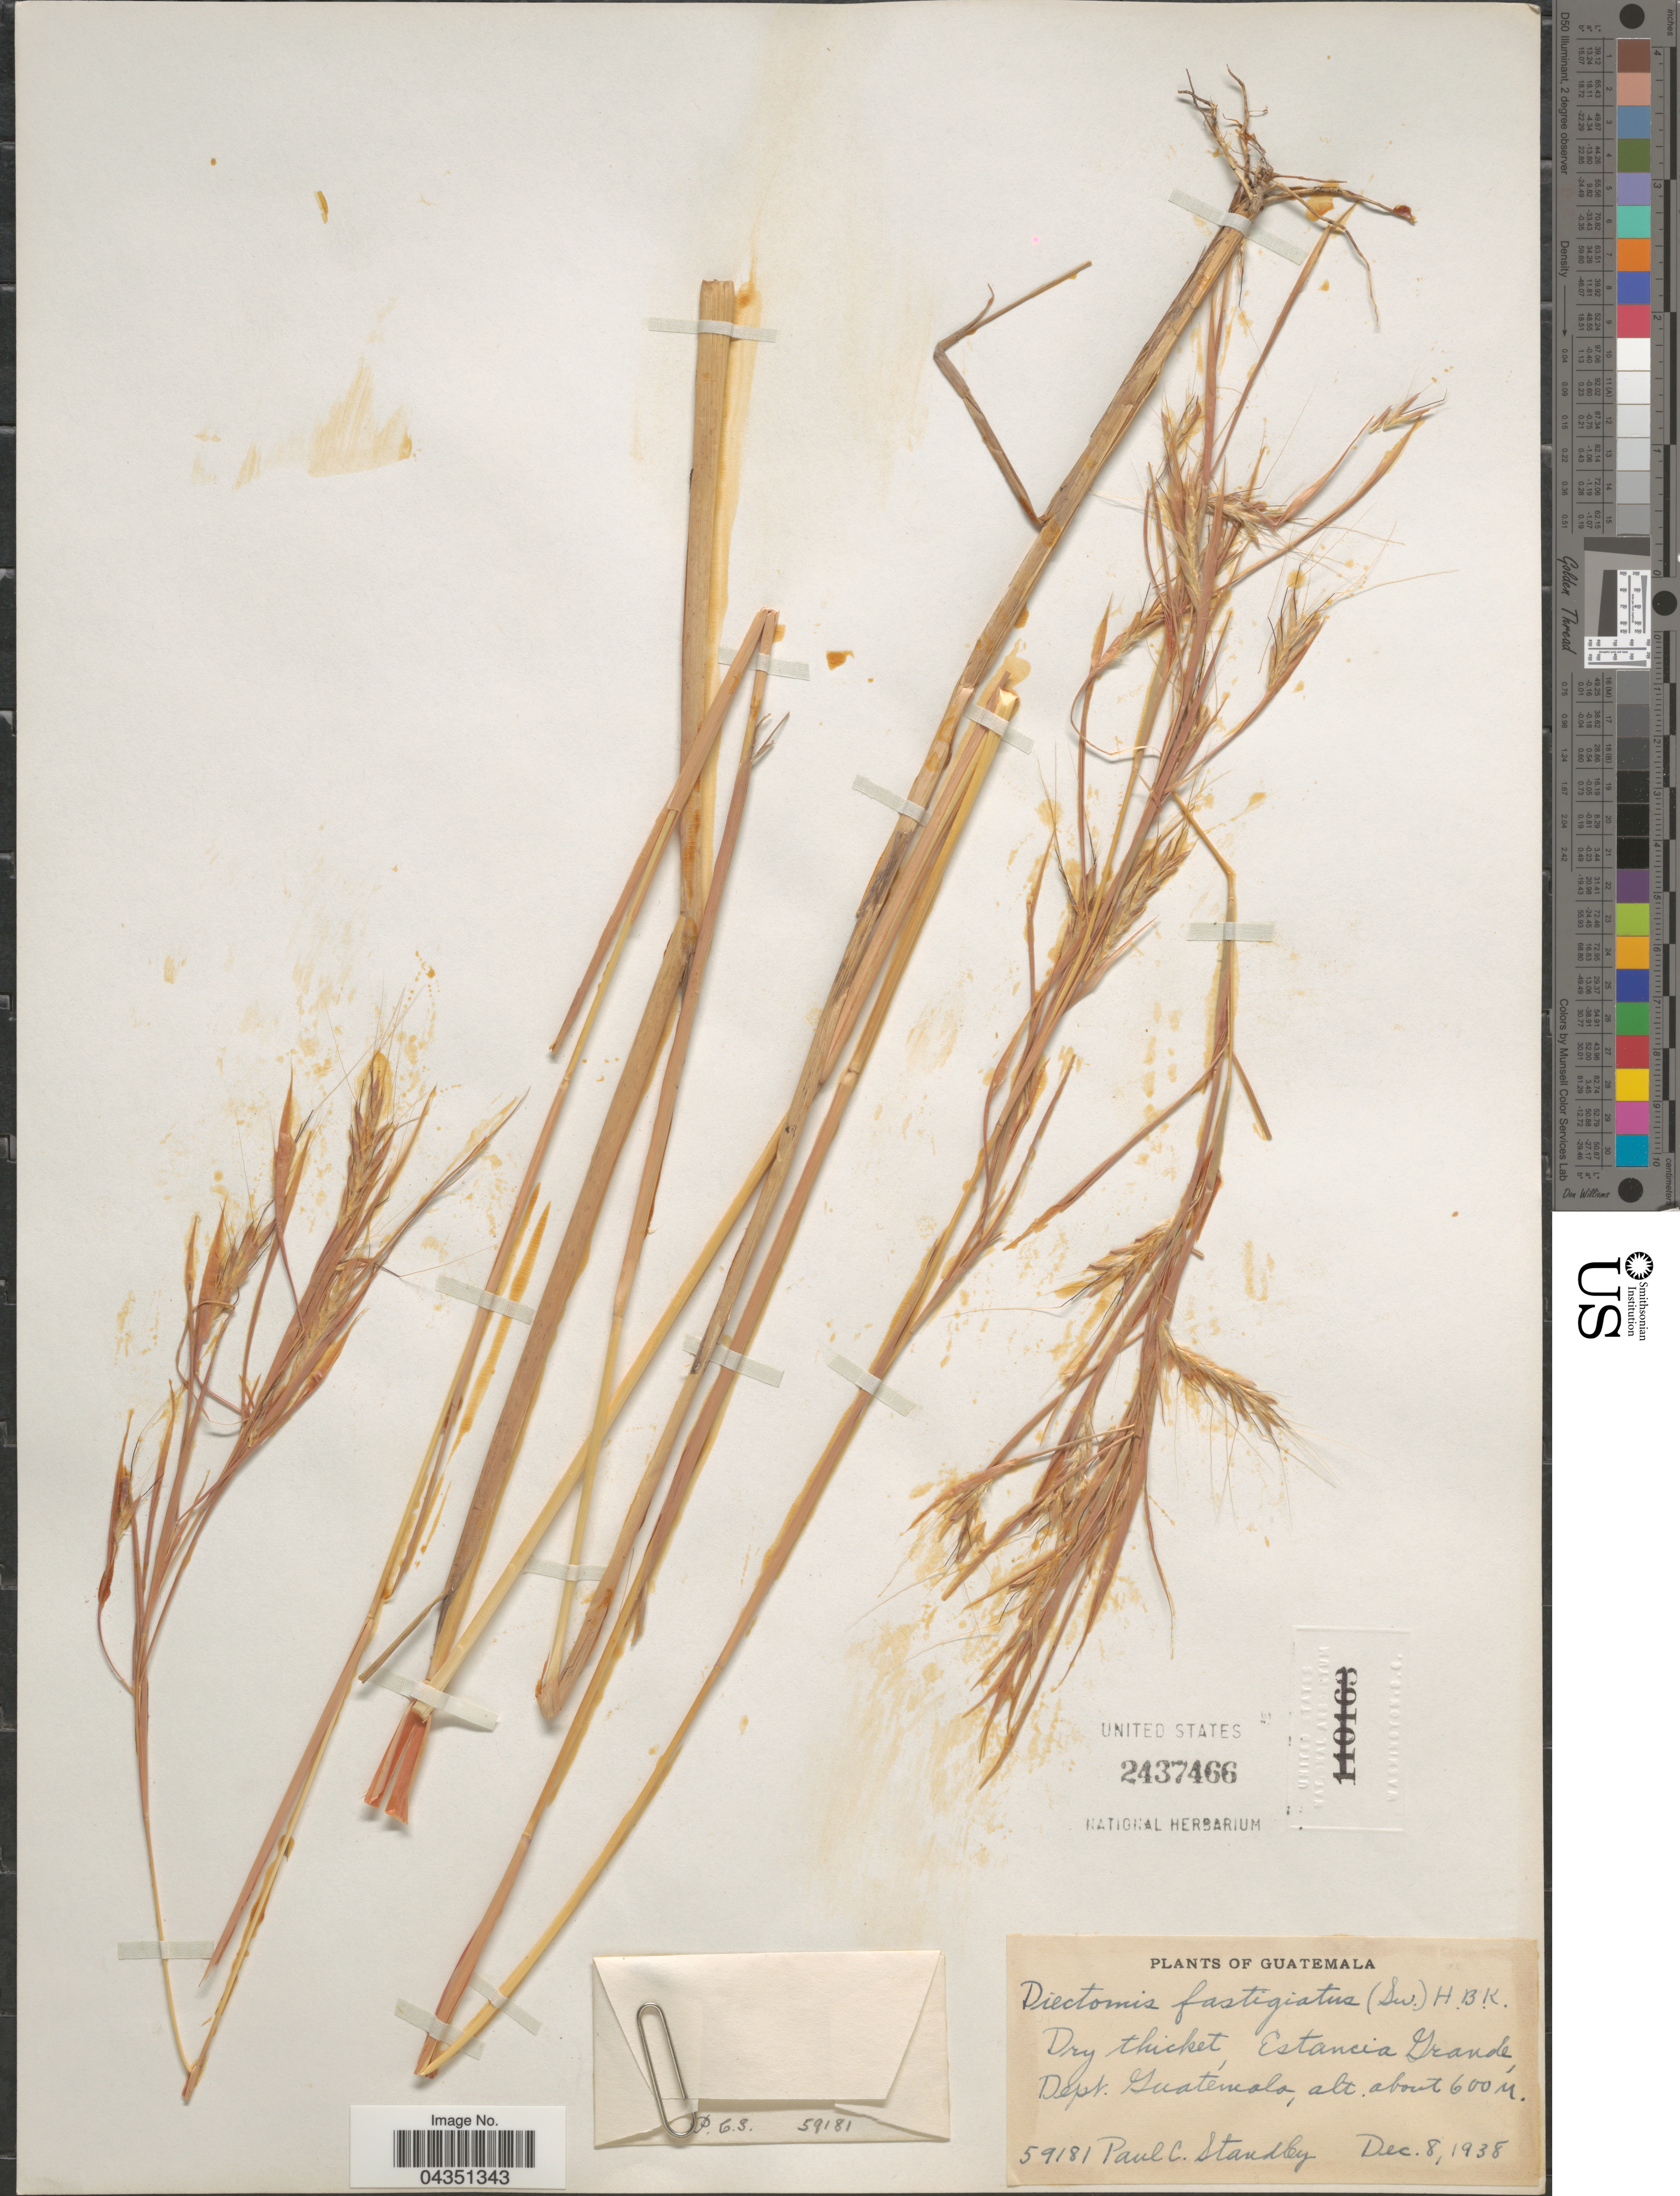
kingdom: Plantae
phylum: Tracheophyta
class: Liliopsida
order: Poales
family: Poaceae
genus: Diectomis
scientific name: Diectomis fastigiata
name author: (Sw.) P. Beauv.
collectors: P. C. Standley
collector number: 59181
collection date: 1938-12-08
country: Guatemala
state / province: Guatemala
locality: Dry thicket, Estancia Grande, Dept. Guatemala.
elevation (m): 600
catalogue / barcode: US 2437466